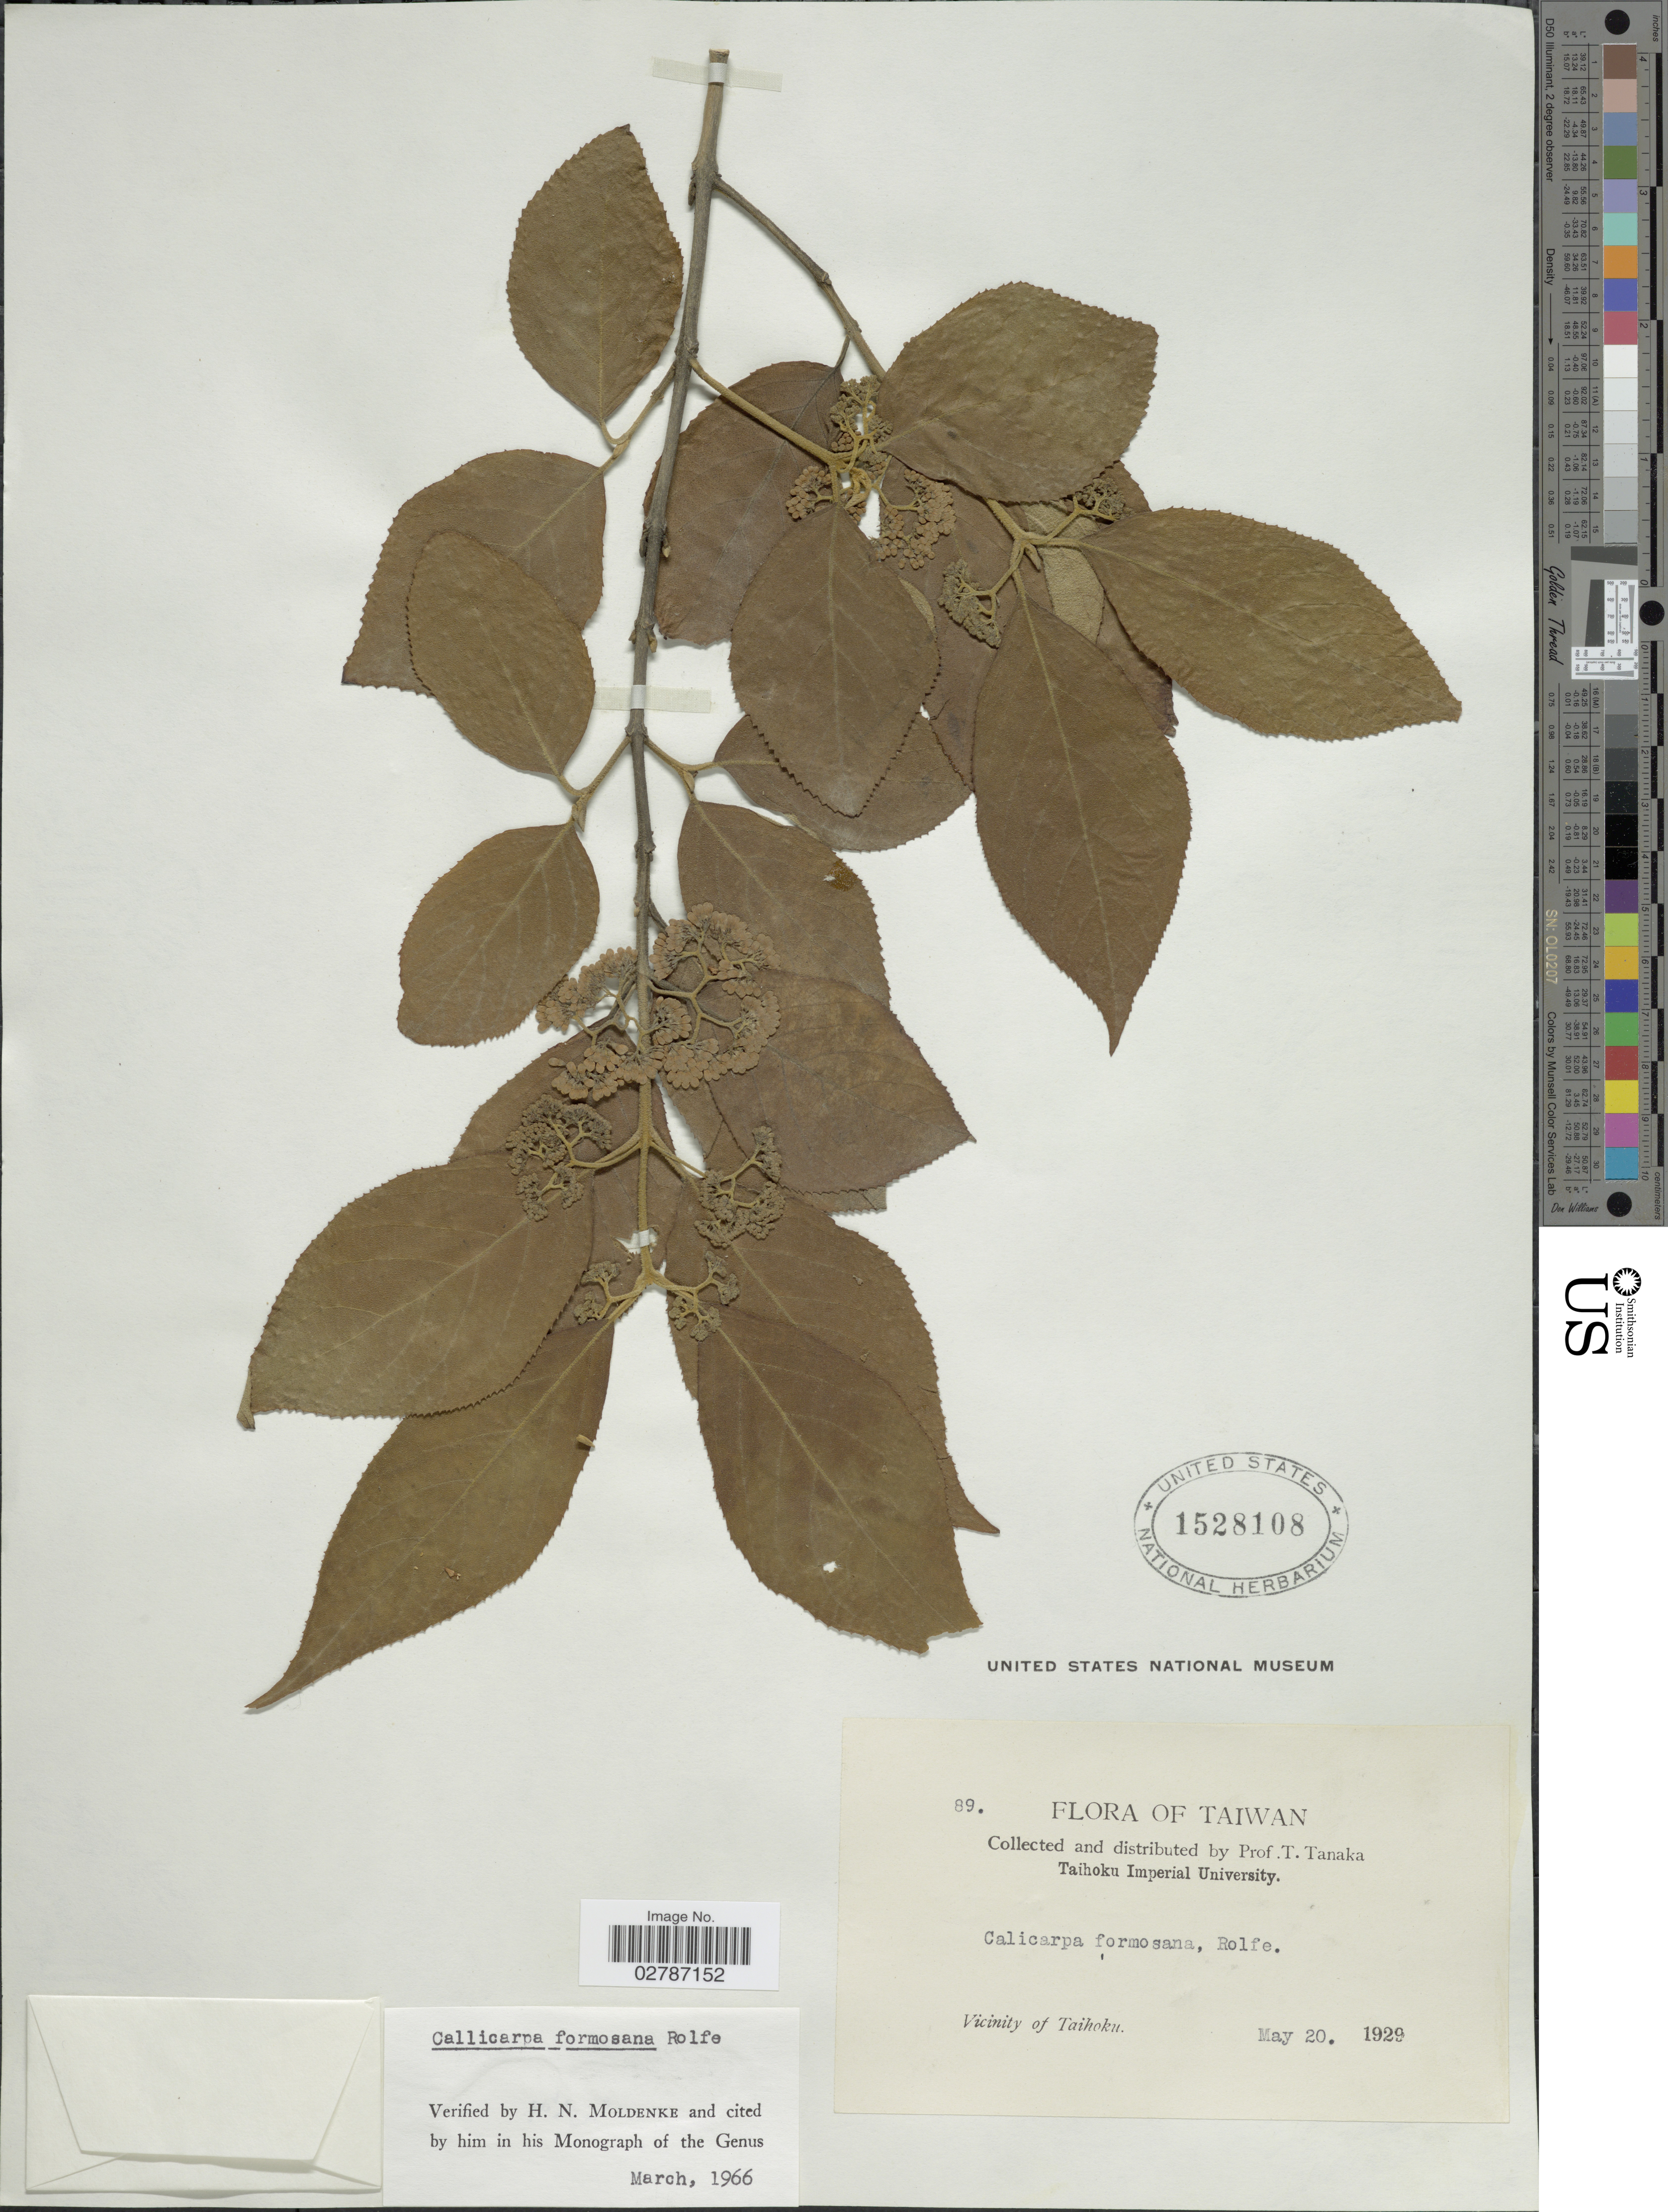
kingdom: Plantae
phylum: Tracheophyta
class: Magnoliopsida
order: Lamiales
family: Lamiaceae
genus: Callicarpa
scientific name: Callicarpa formosana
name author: Rolfe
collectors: T. Tanaka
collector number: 89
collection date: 1929-05-20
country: Taiwan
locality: Vicinity of Taihoku.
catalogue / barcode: US 1528108